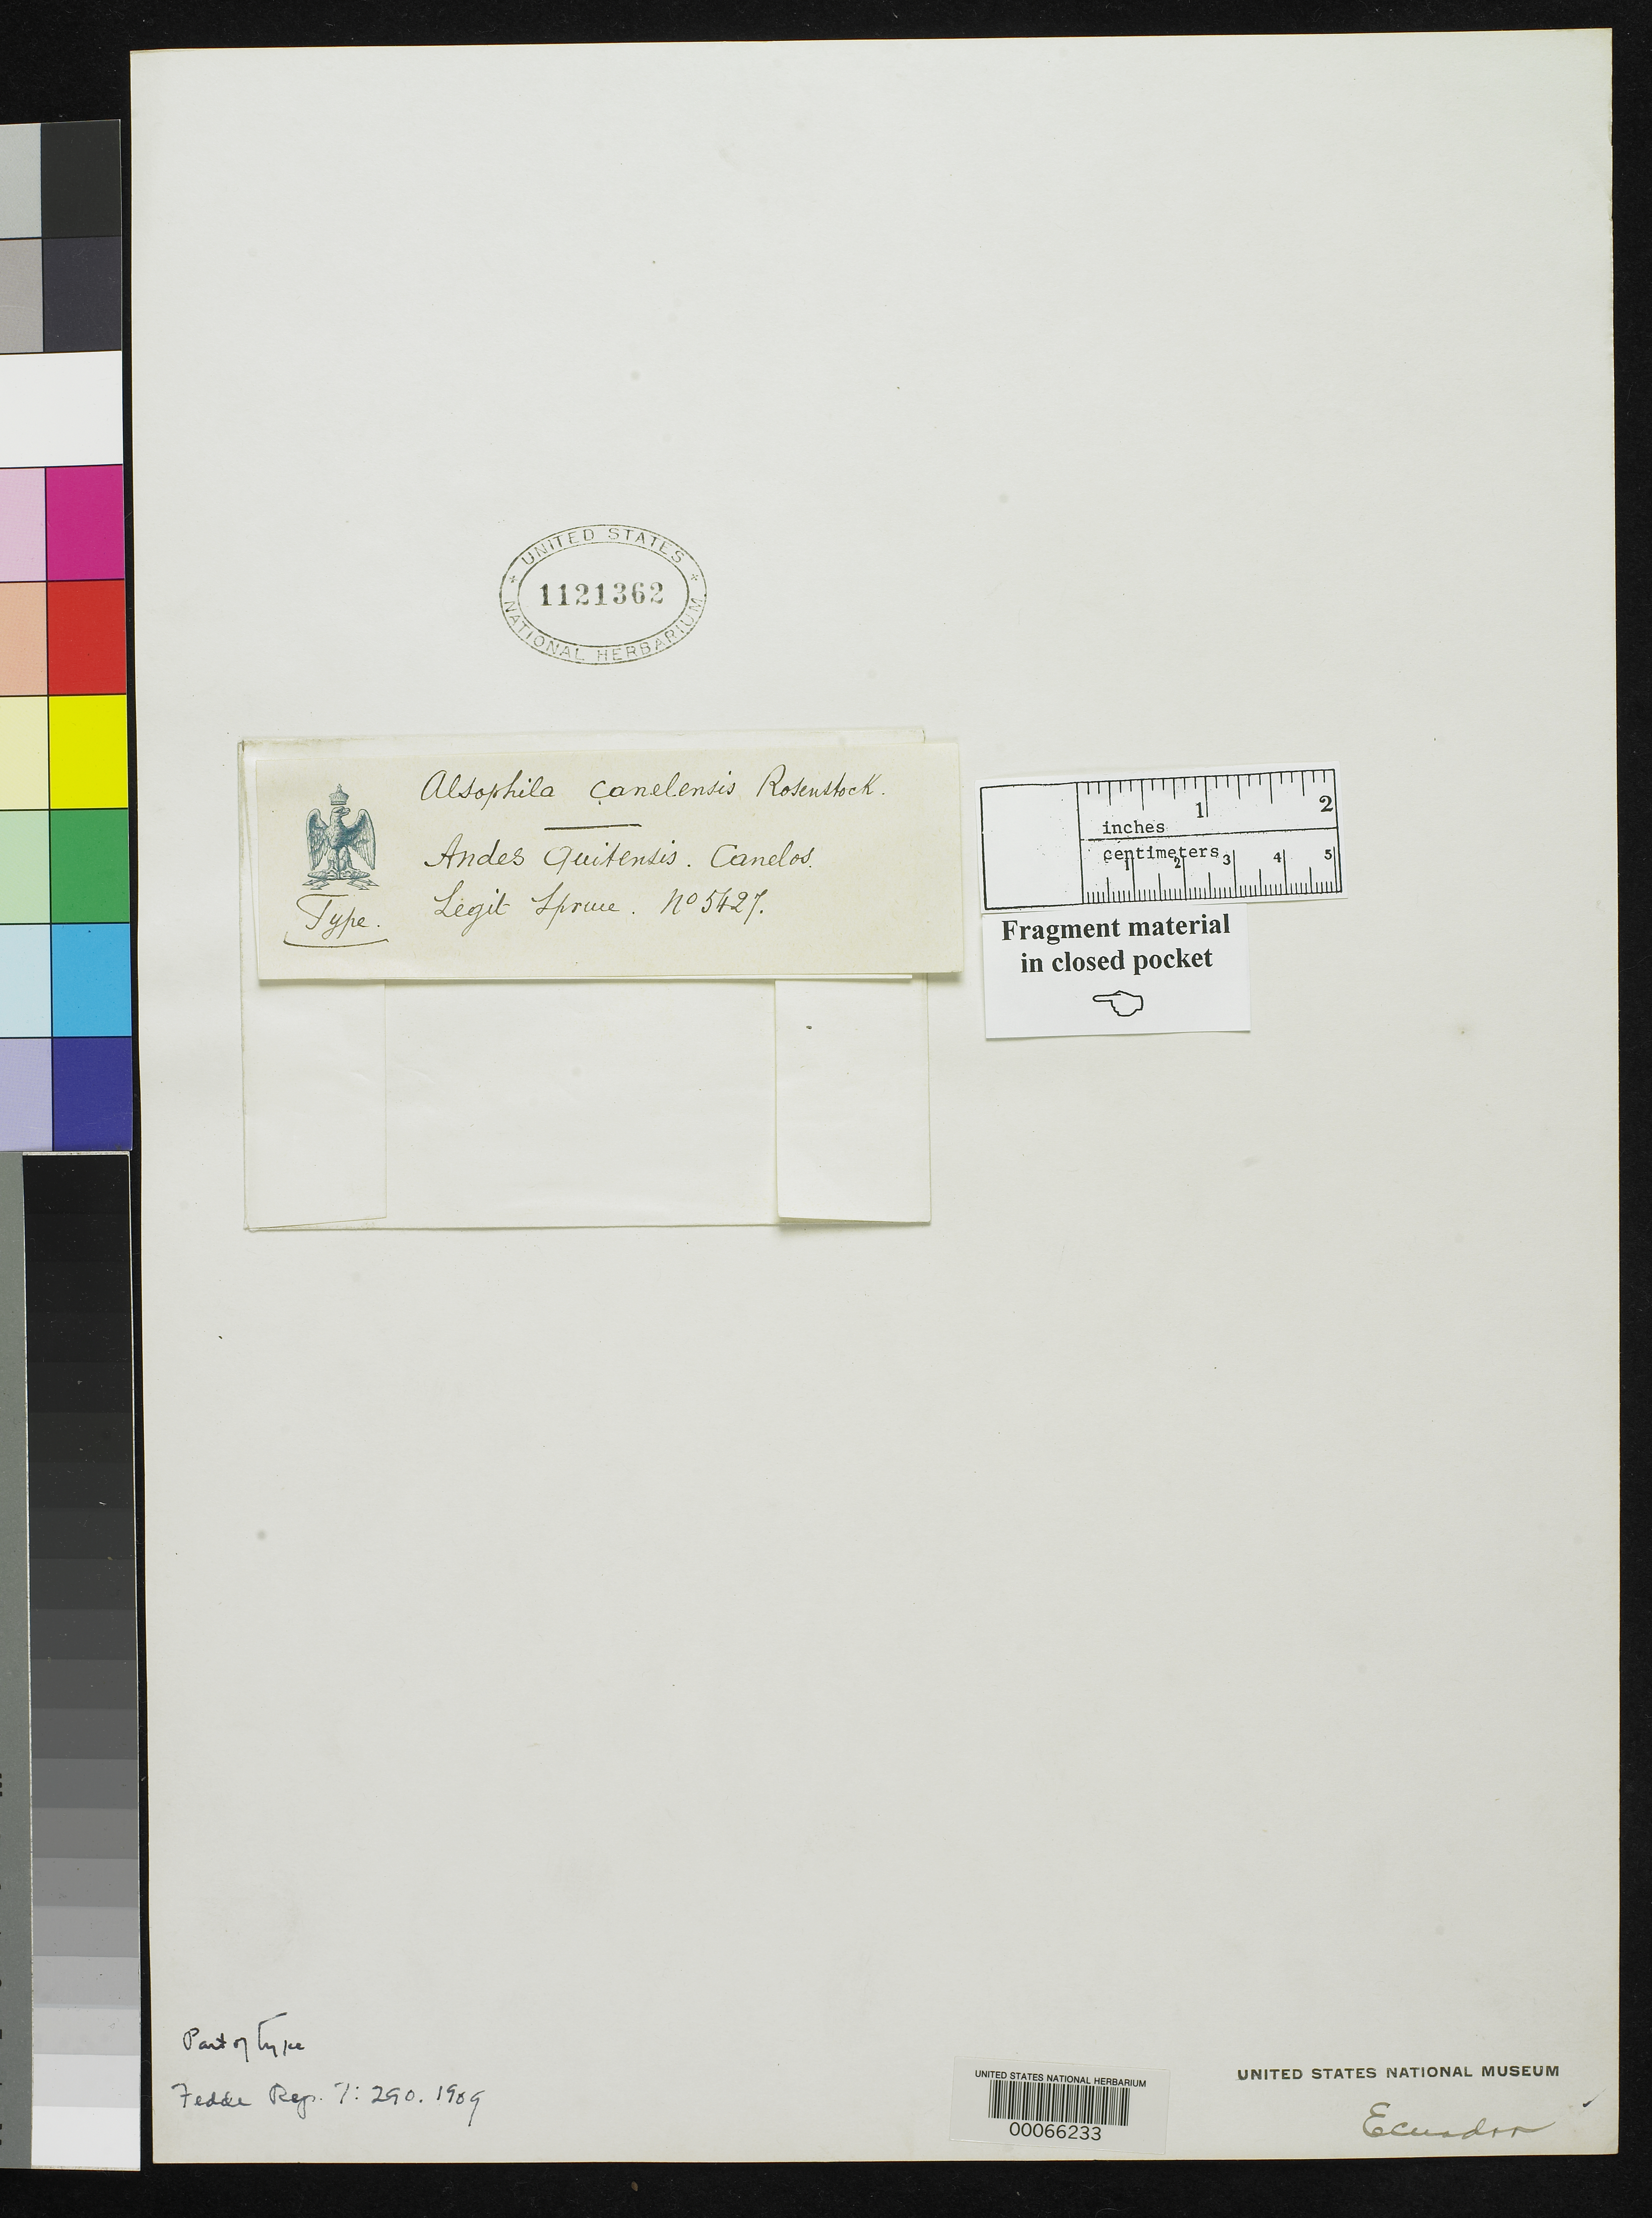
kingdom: Plantae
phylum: Tracheophyta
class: Polypodiopsida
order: Cyatheales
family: Cyatheaceae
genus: Alsophila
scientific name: Alsophila canelensis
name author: Rosenst.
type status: Isotype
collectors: R. Spruce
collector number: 5427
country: Ecuador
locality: Canelos, Andes Quitenses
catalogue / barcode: US 1121362